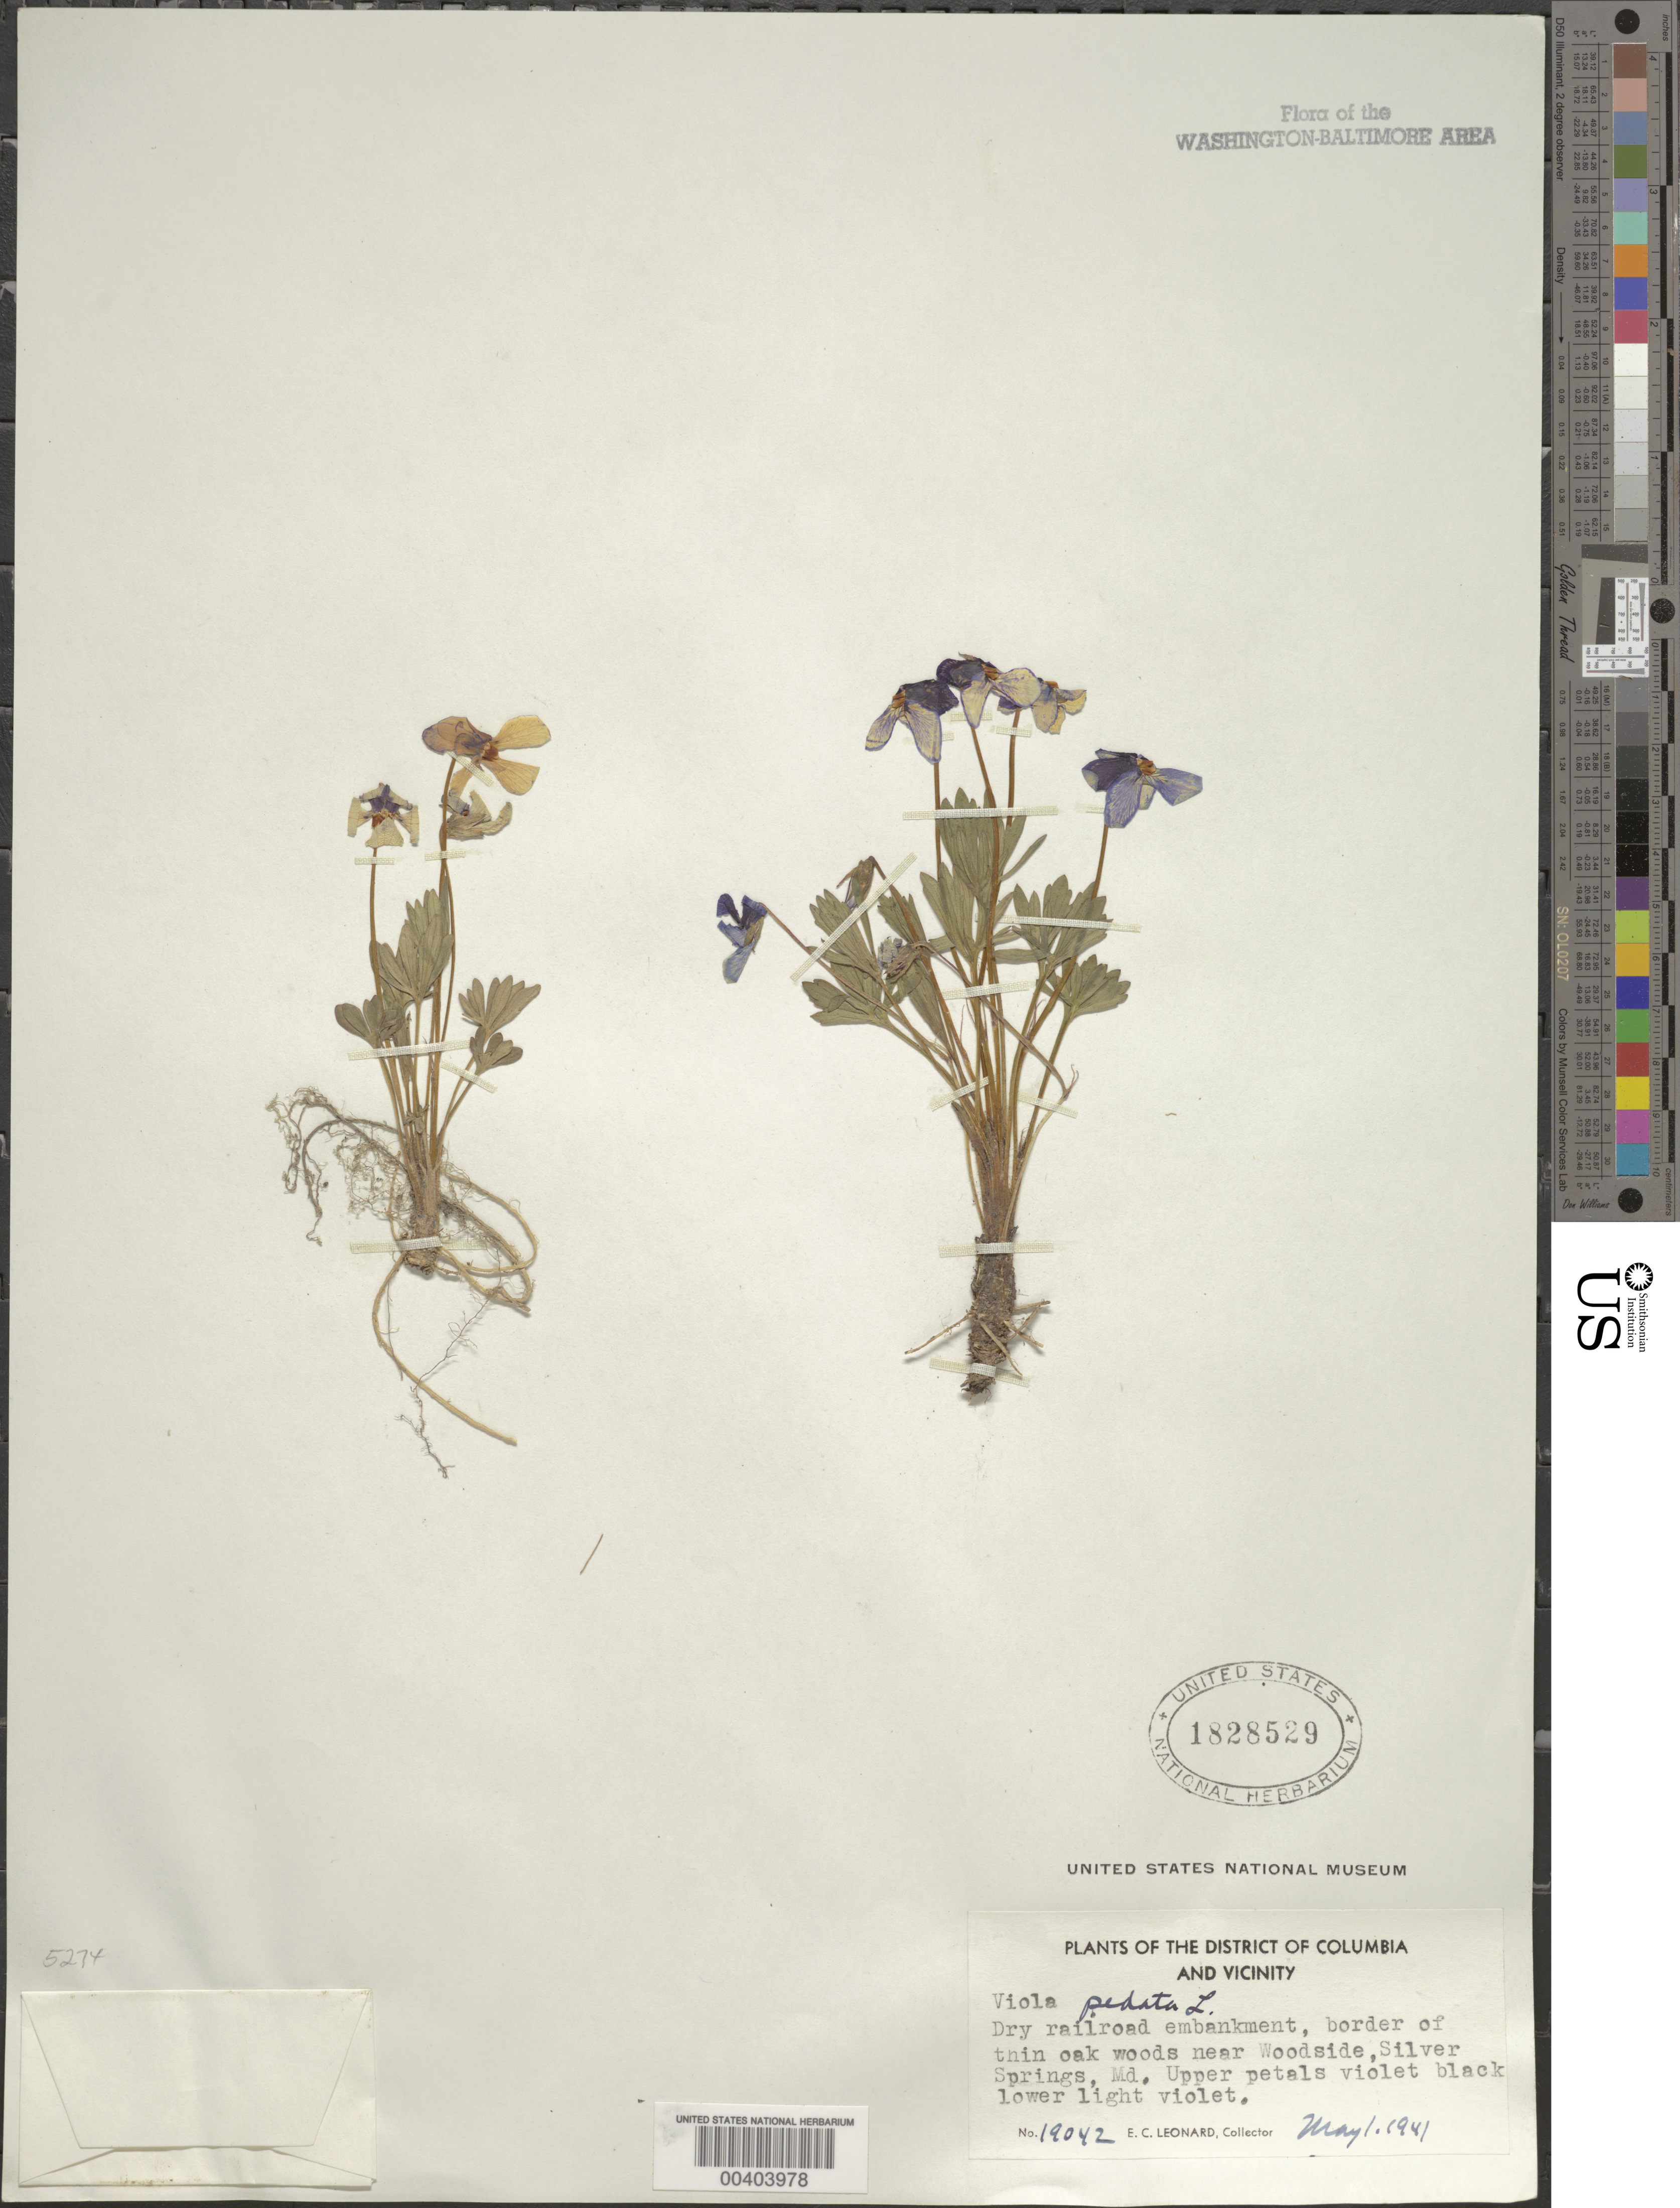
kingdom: Plantae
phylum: Tracheophyta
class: Magnoliopsida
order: Malpighiales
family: Violaceae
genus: Viola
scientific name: Viola pedata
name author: L.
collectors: E. C. Leonard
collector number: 19042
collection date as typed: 01 May 1941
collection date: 1941-05-01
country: United States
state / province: Maryland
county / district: Montgomery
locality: Woodside vicinity, Silver Spring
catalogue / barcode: US 1828529